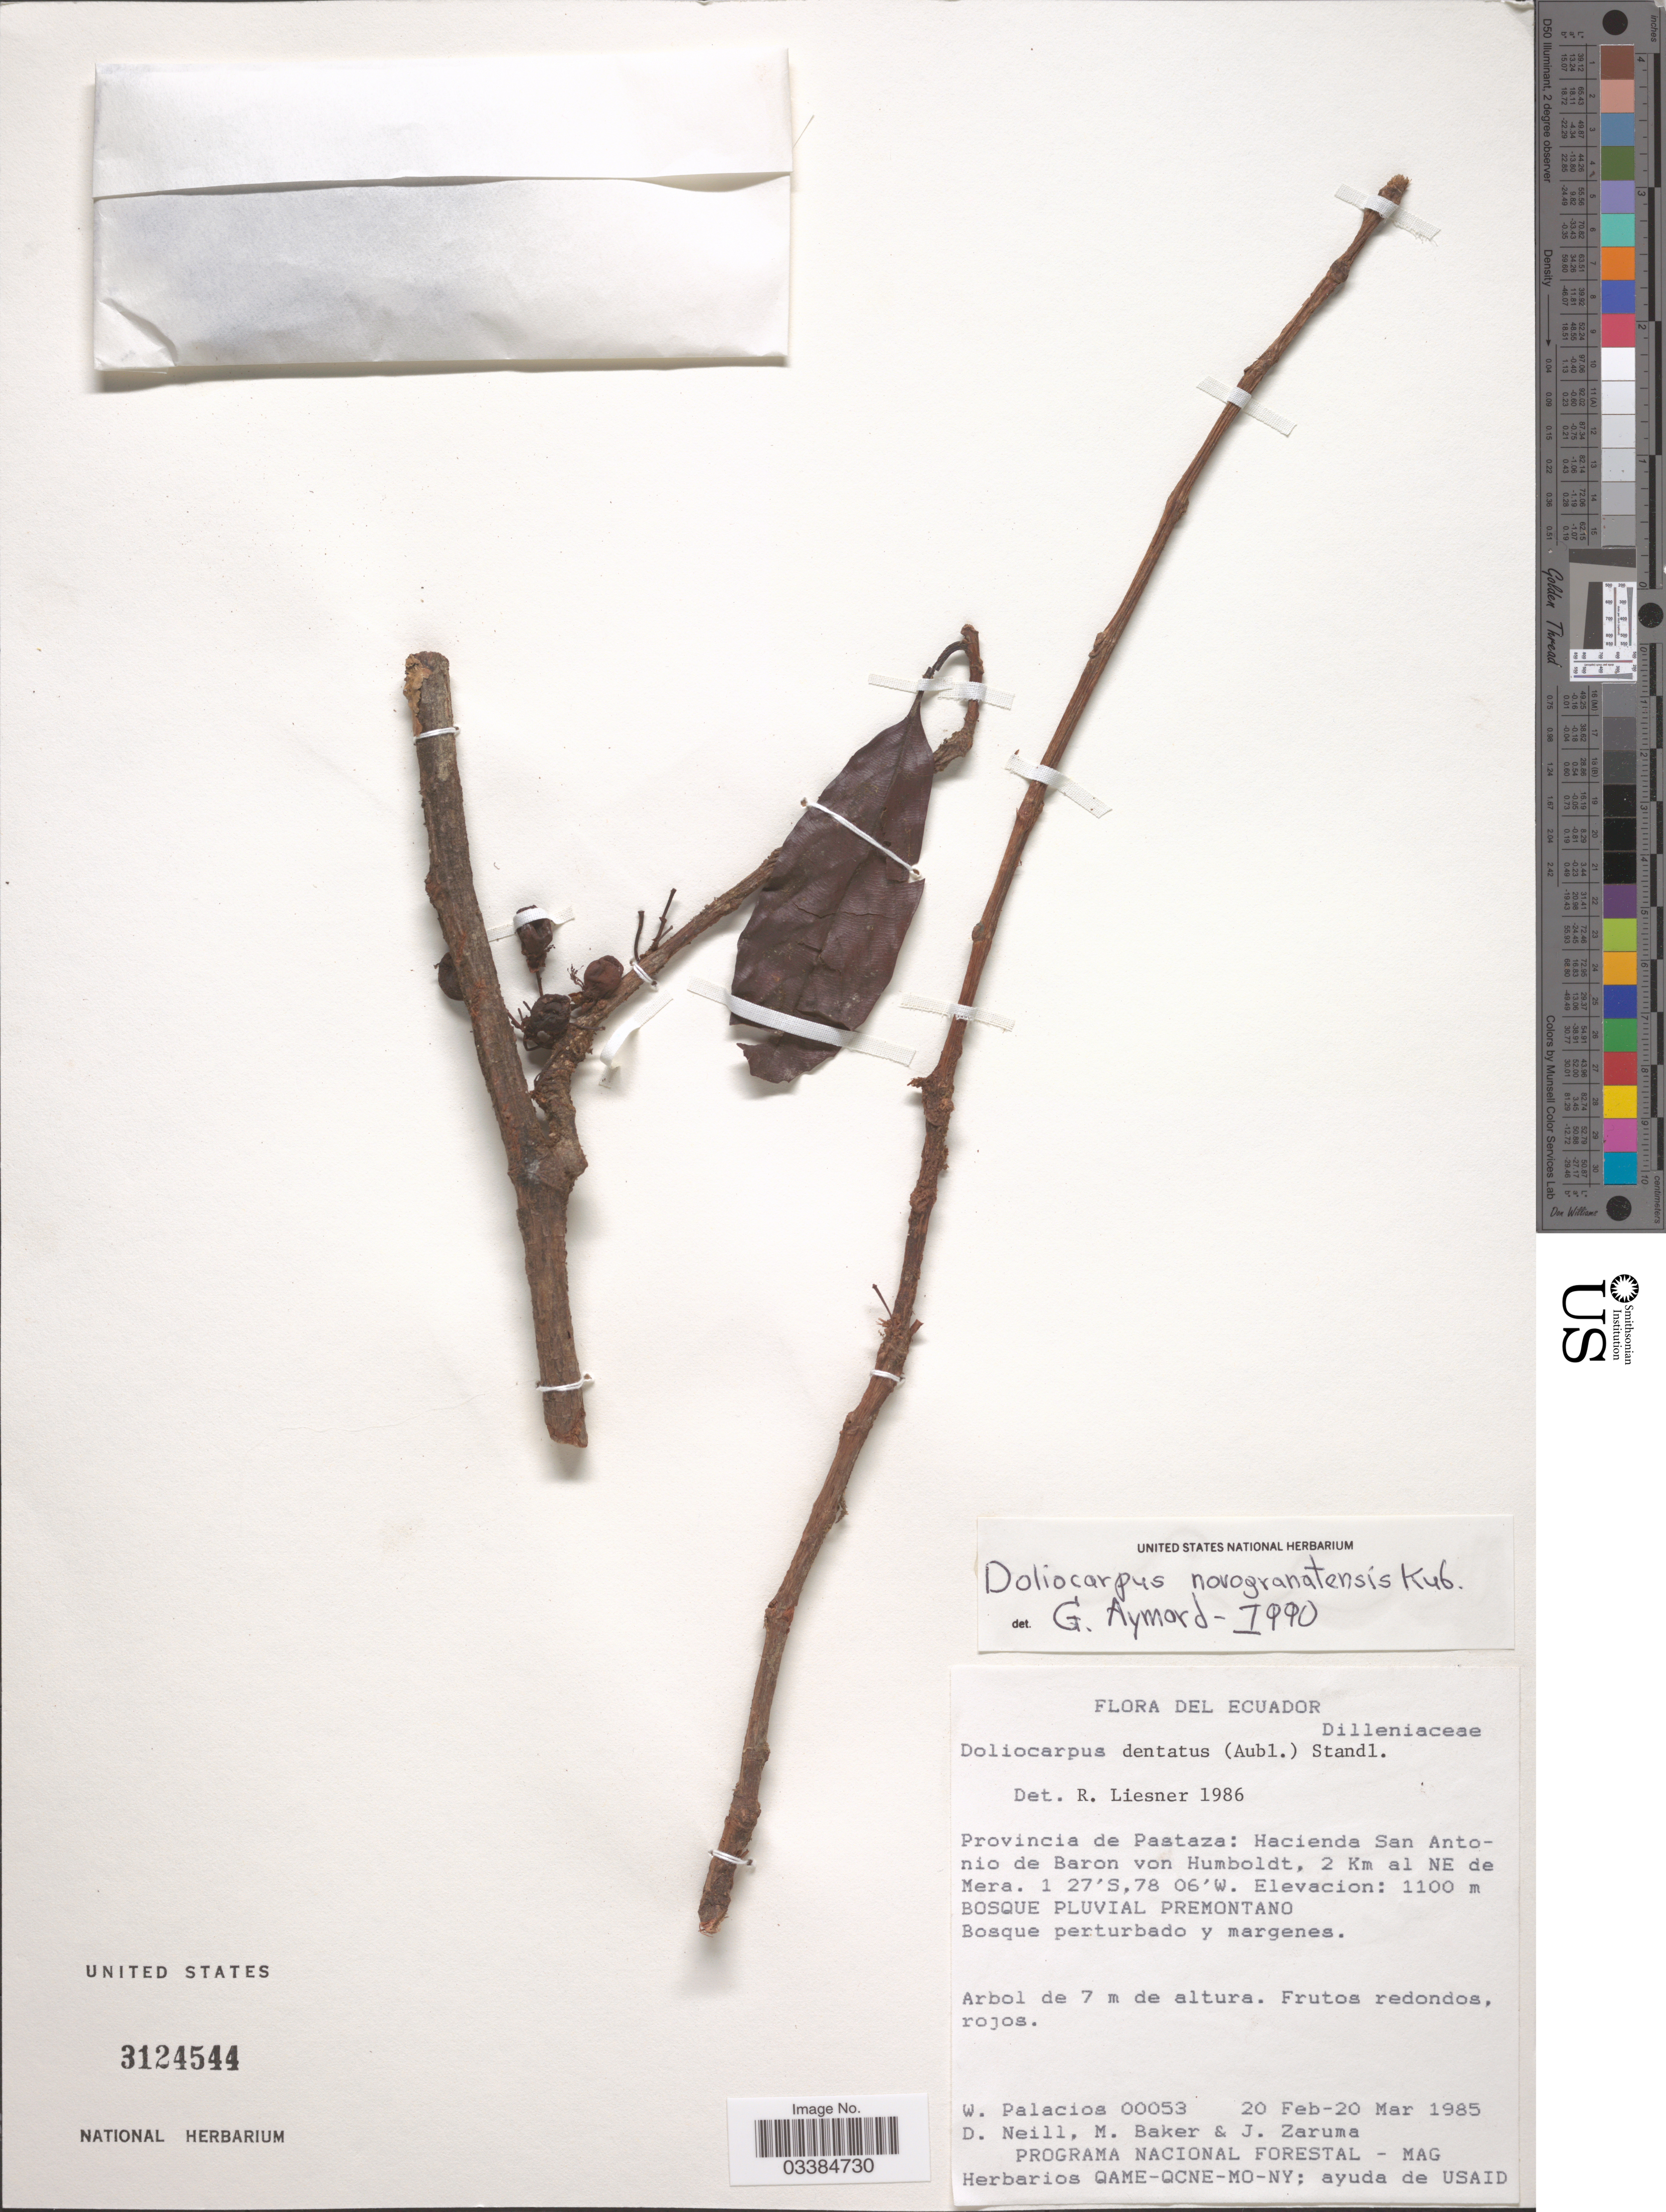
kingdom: Plantae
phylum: Tracheophyta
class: Magnoliopsida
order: Dilleniales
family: Dilleniaceae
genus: Doliocarpus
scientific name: Doliocarpus novogranatensis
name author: Kubitzki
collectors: W. Palacios, D. Neill, M. Baker & J. Zaruma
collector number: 00053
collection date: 1985-02-20/1985-03-20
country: Ecuador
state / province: Pastaza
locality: Hacienda San Antonio de Baron von Humboldt, 2 Km al NE de Mera.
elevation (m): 1100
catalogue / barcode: US 3124544